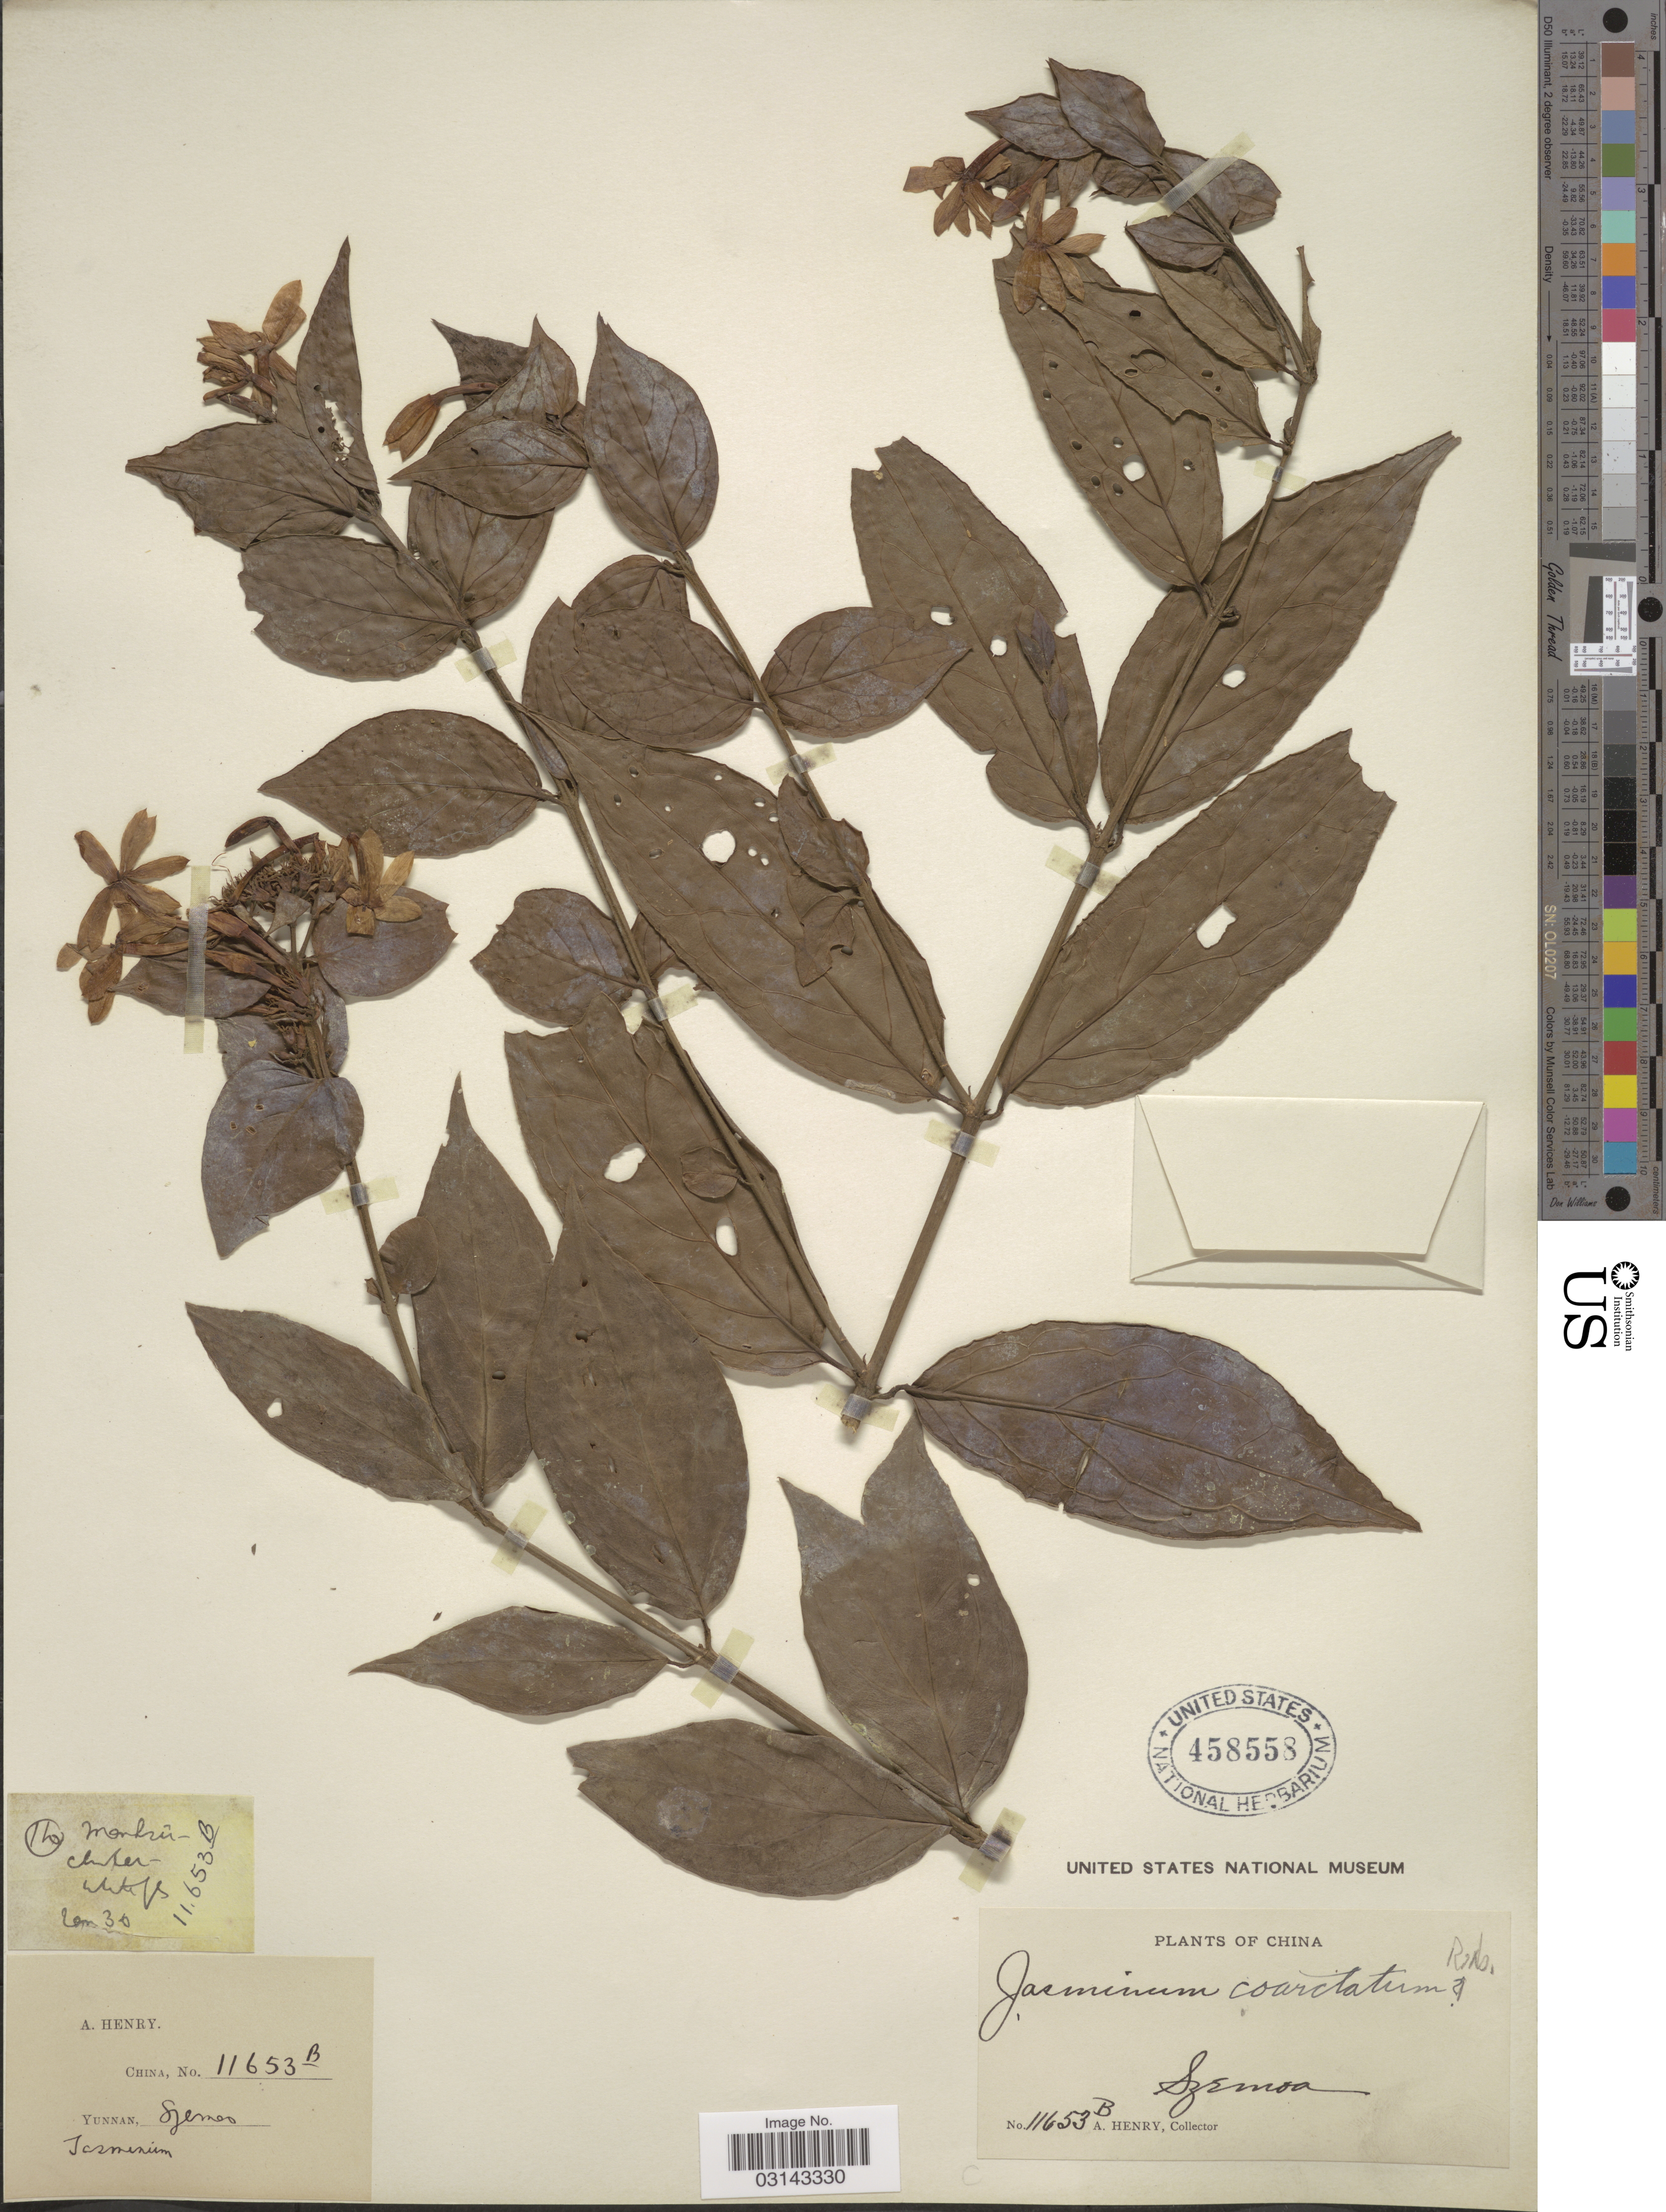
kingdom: Plantae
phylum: Tracheophyta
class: Magnoliopsida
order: Lamiales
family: Oleaceae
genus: Jasminum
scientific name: Jasminum coarctatum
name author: Roxb.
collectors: A. Henry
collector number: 11653 B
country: China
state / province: Yunnan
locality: Szemao. [illegible text].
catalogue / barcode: US 458558